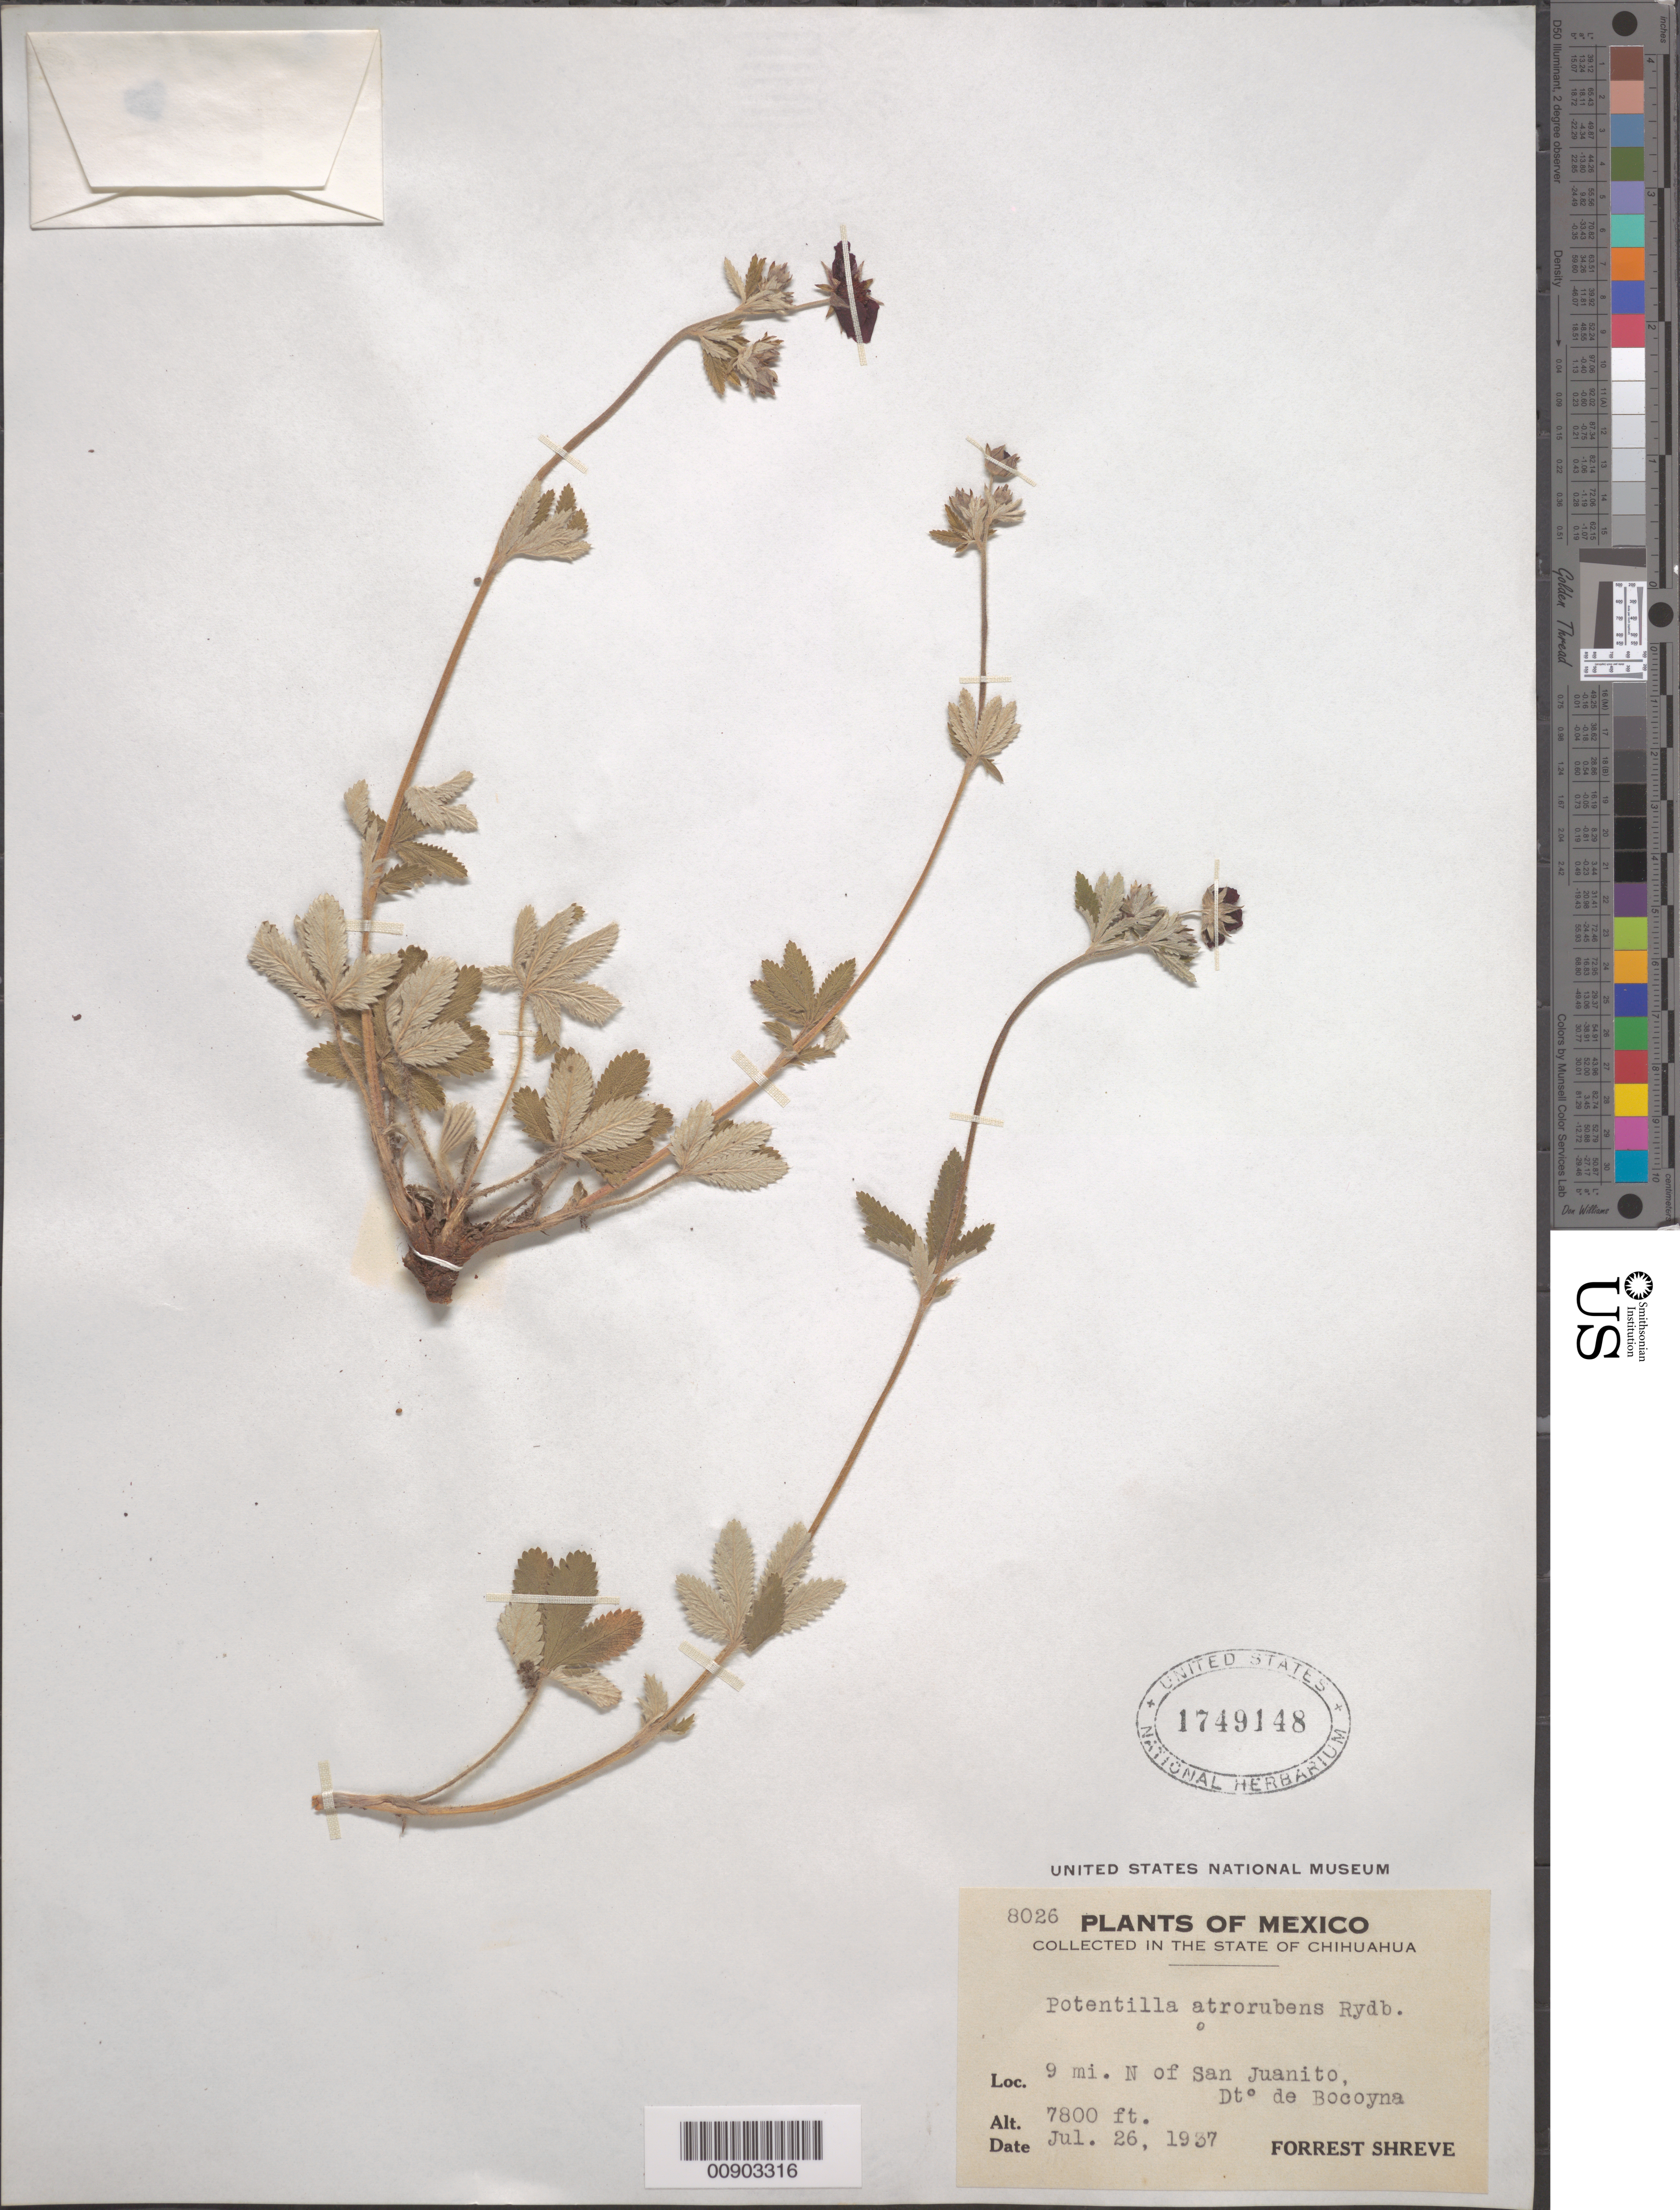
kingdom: Plantae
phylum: Tracheophyta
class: Magnoliopsida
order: Rosales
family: Rosaceae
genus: Potentilla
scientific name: Potentilla atrorubens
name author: Rydb.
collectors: F. Shreve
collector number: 8026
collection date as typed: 26 Jul 1937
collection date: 1937-07-26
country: Mexico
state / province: Chihuahua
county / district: Bocoyna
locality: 9 mi. N of San Juanito, Dto. de Bocoyna, Chihuahua.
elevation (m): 2377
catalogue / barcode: US 1749148